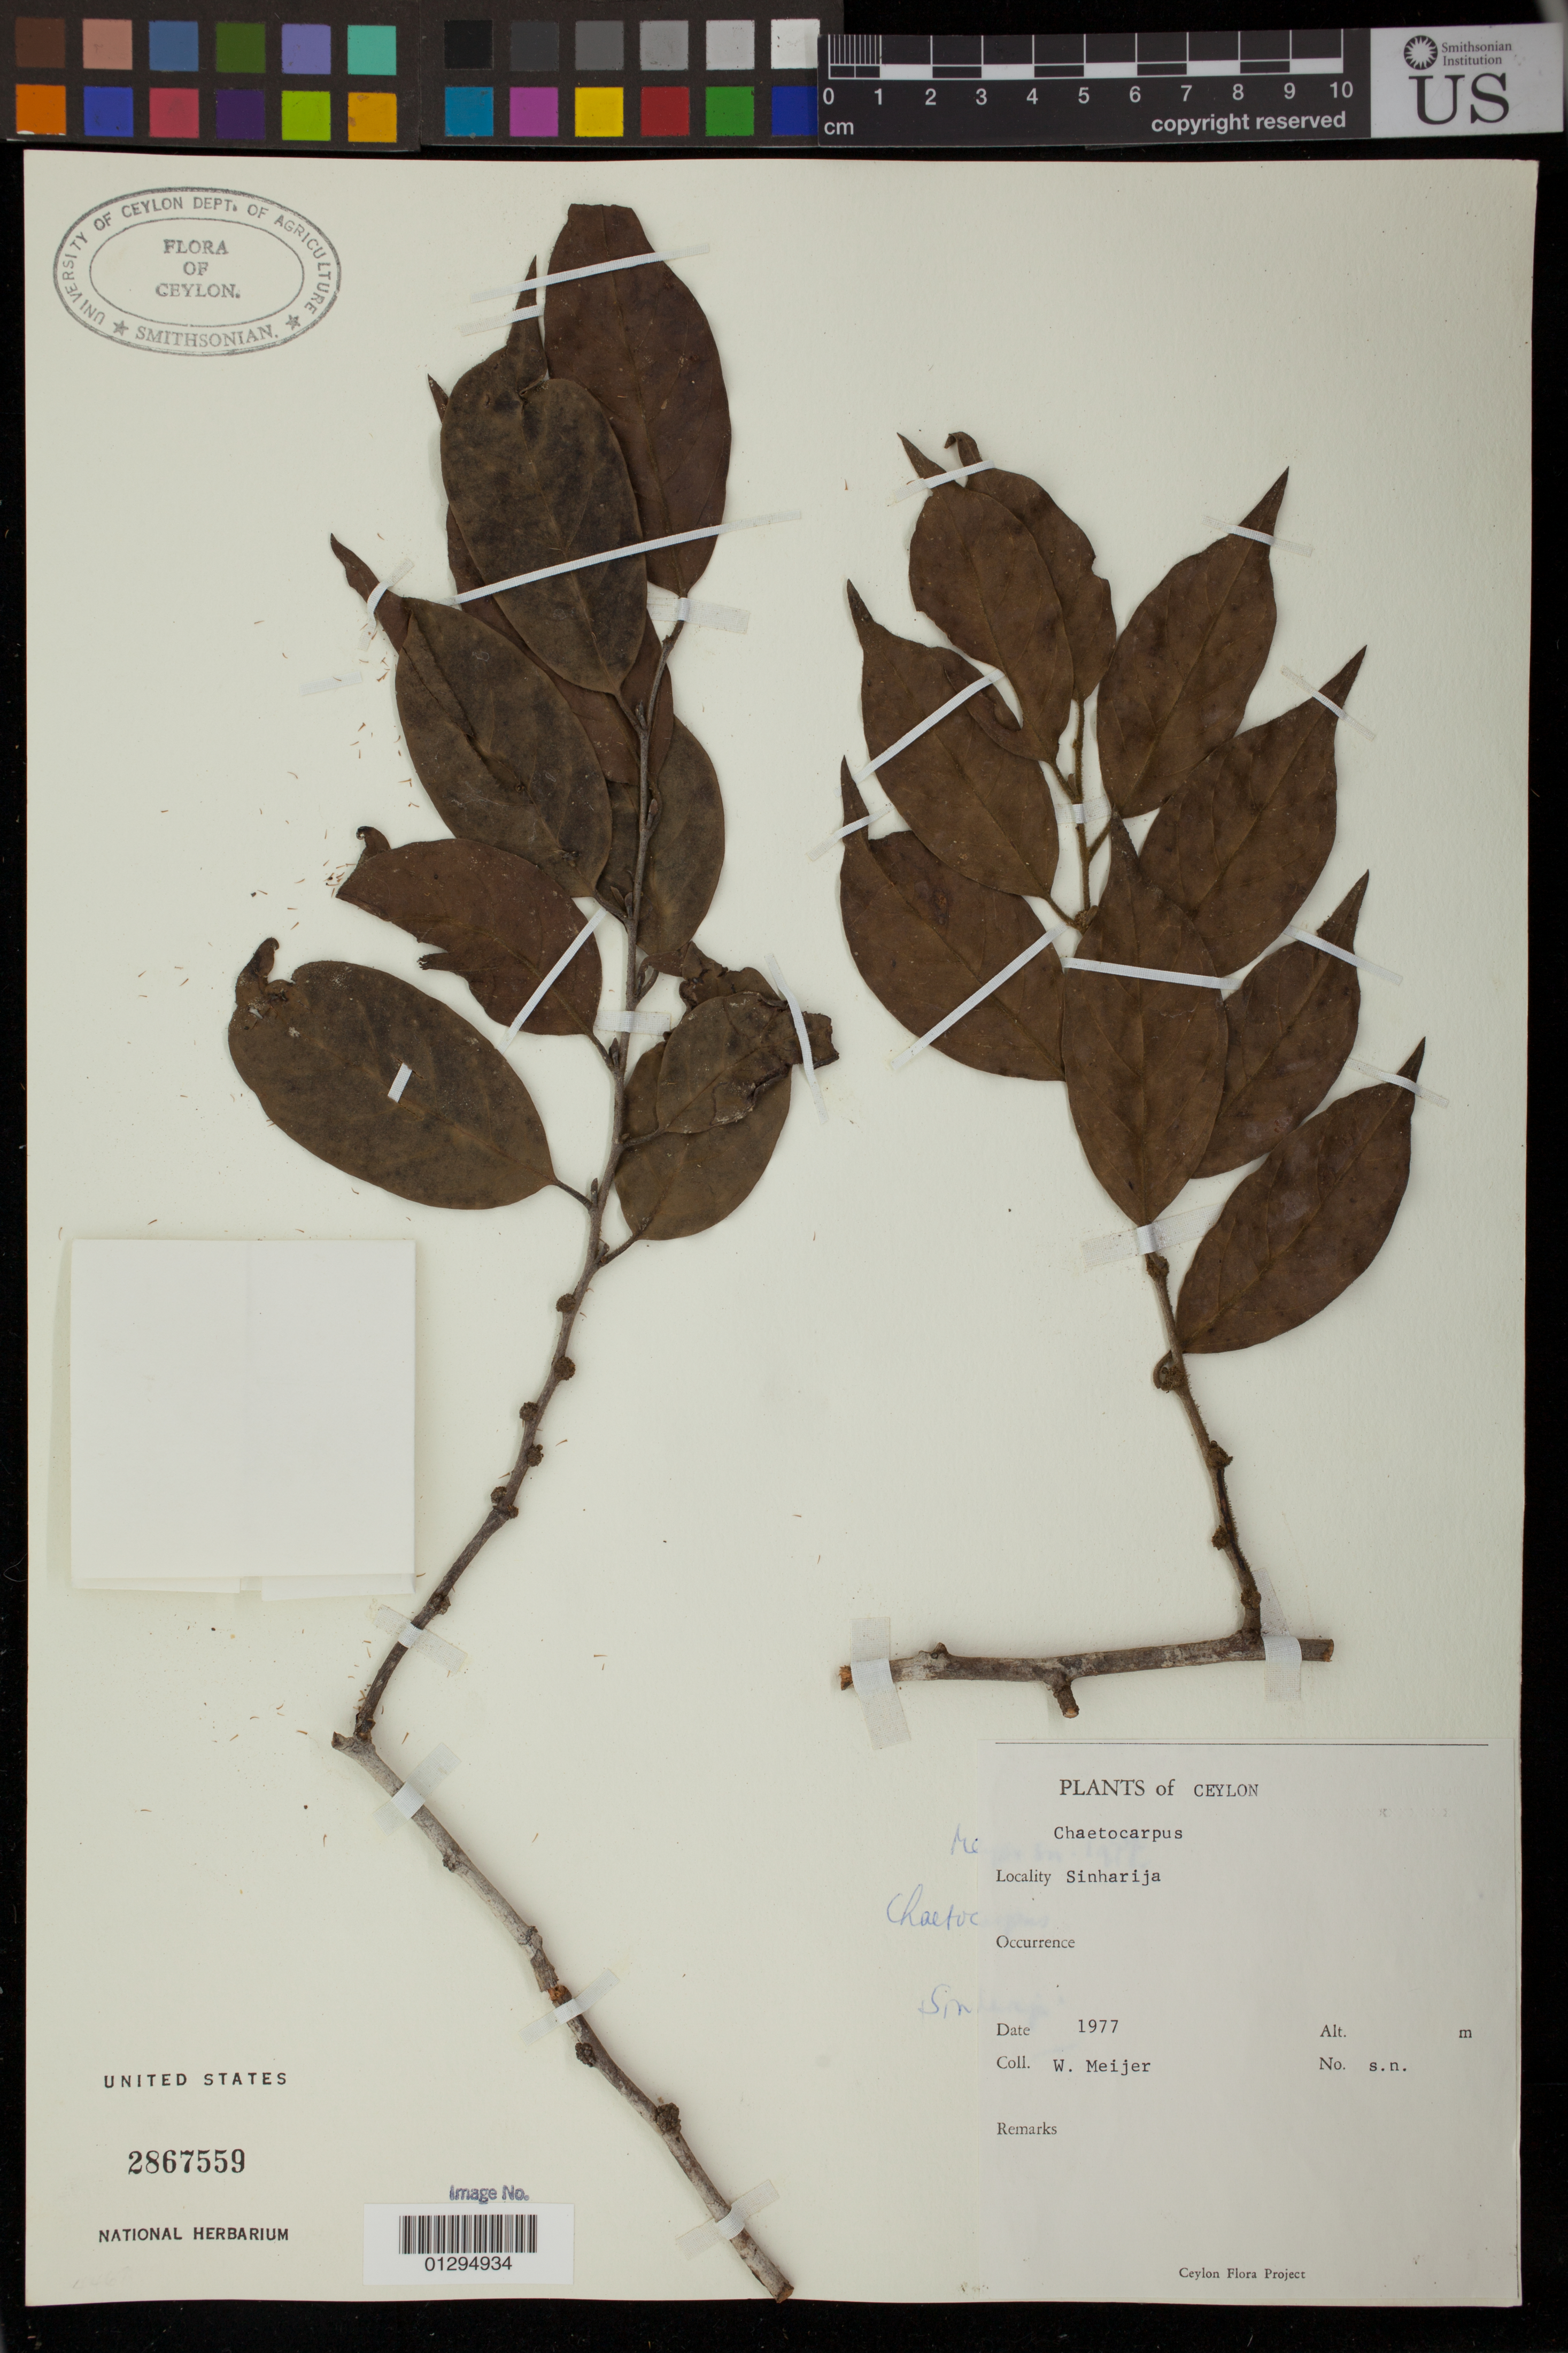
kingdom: Plantae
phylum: Tracheophyta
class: Magnoliopsida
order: Malpighiales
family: Peraceae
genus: Chaetocarpus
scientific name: Chaetocarpus sp.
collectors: W. Meijer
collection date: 1977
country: Sri Lanka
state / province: Southern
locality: Sinharaja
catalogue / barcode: US 2867559